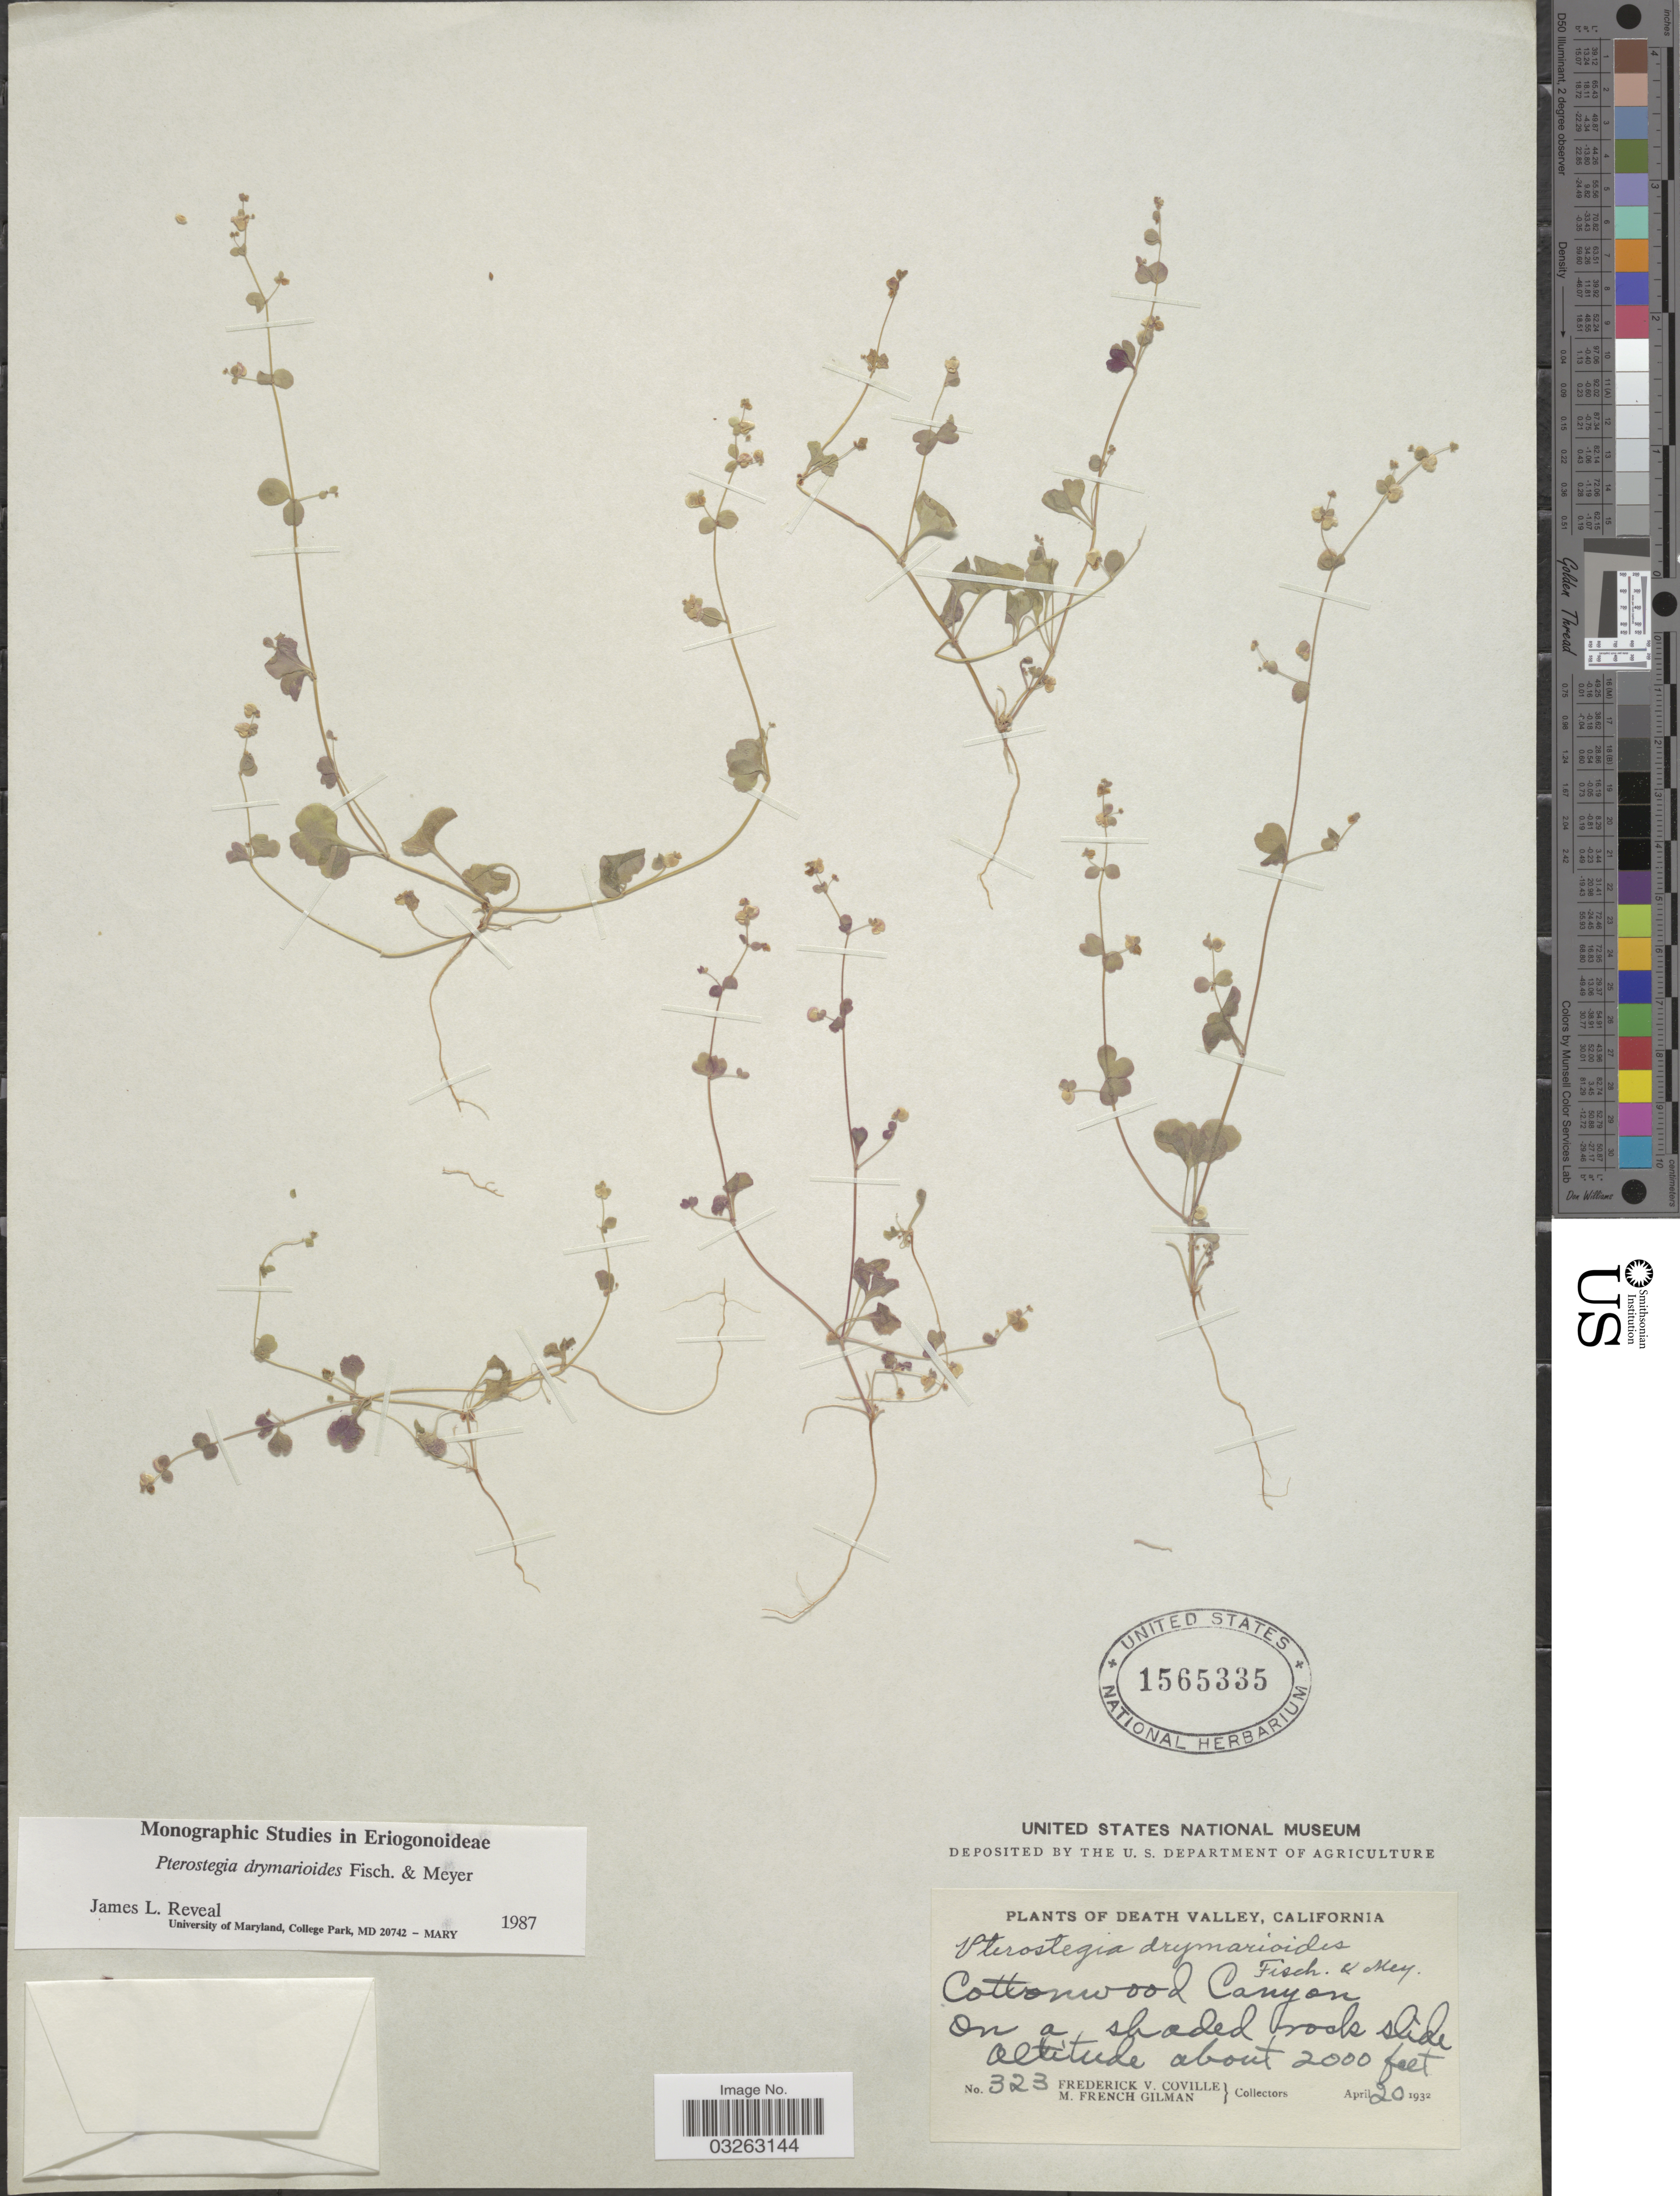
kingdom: Plantae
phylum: Tracheophyta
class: Magnoliopsida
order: Caryophyllales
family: Polygonaceae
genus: Pterostegia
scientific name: Pterostegia drymarioides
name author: Fisch. & C.A. Mey.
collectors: F. V. Coville & M. F. Gilman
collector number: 323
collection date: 1932-04-20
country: United States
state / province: California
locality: Death Valley.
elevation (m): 610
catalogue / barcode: US 1565335